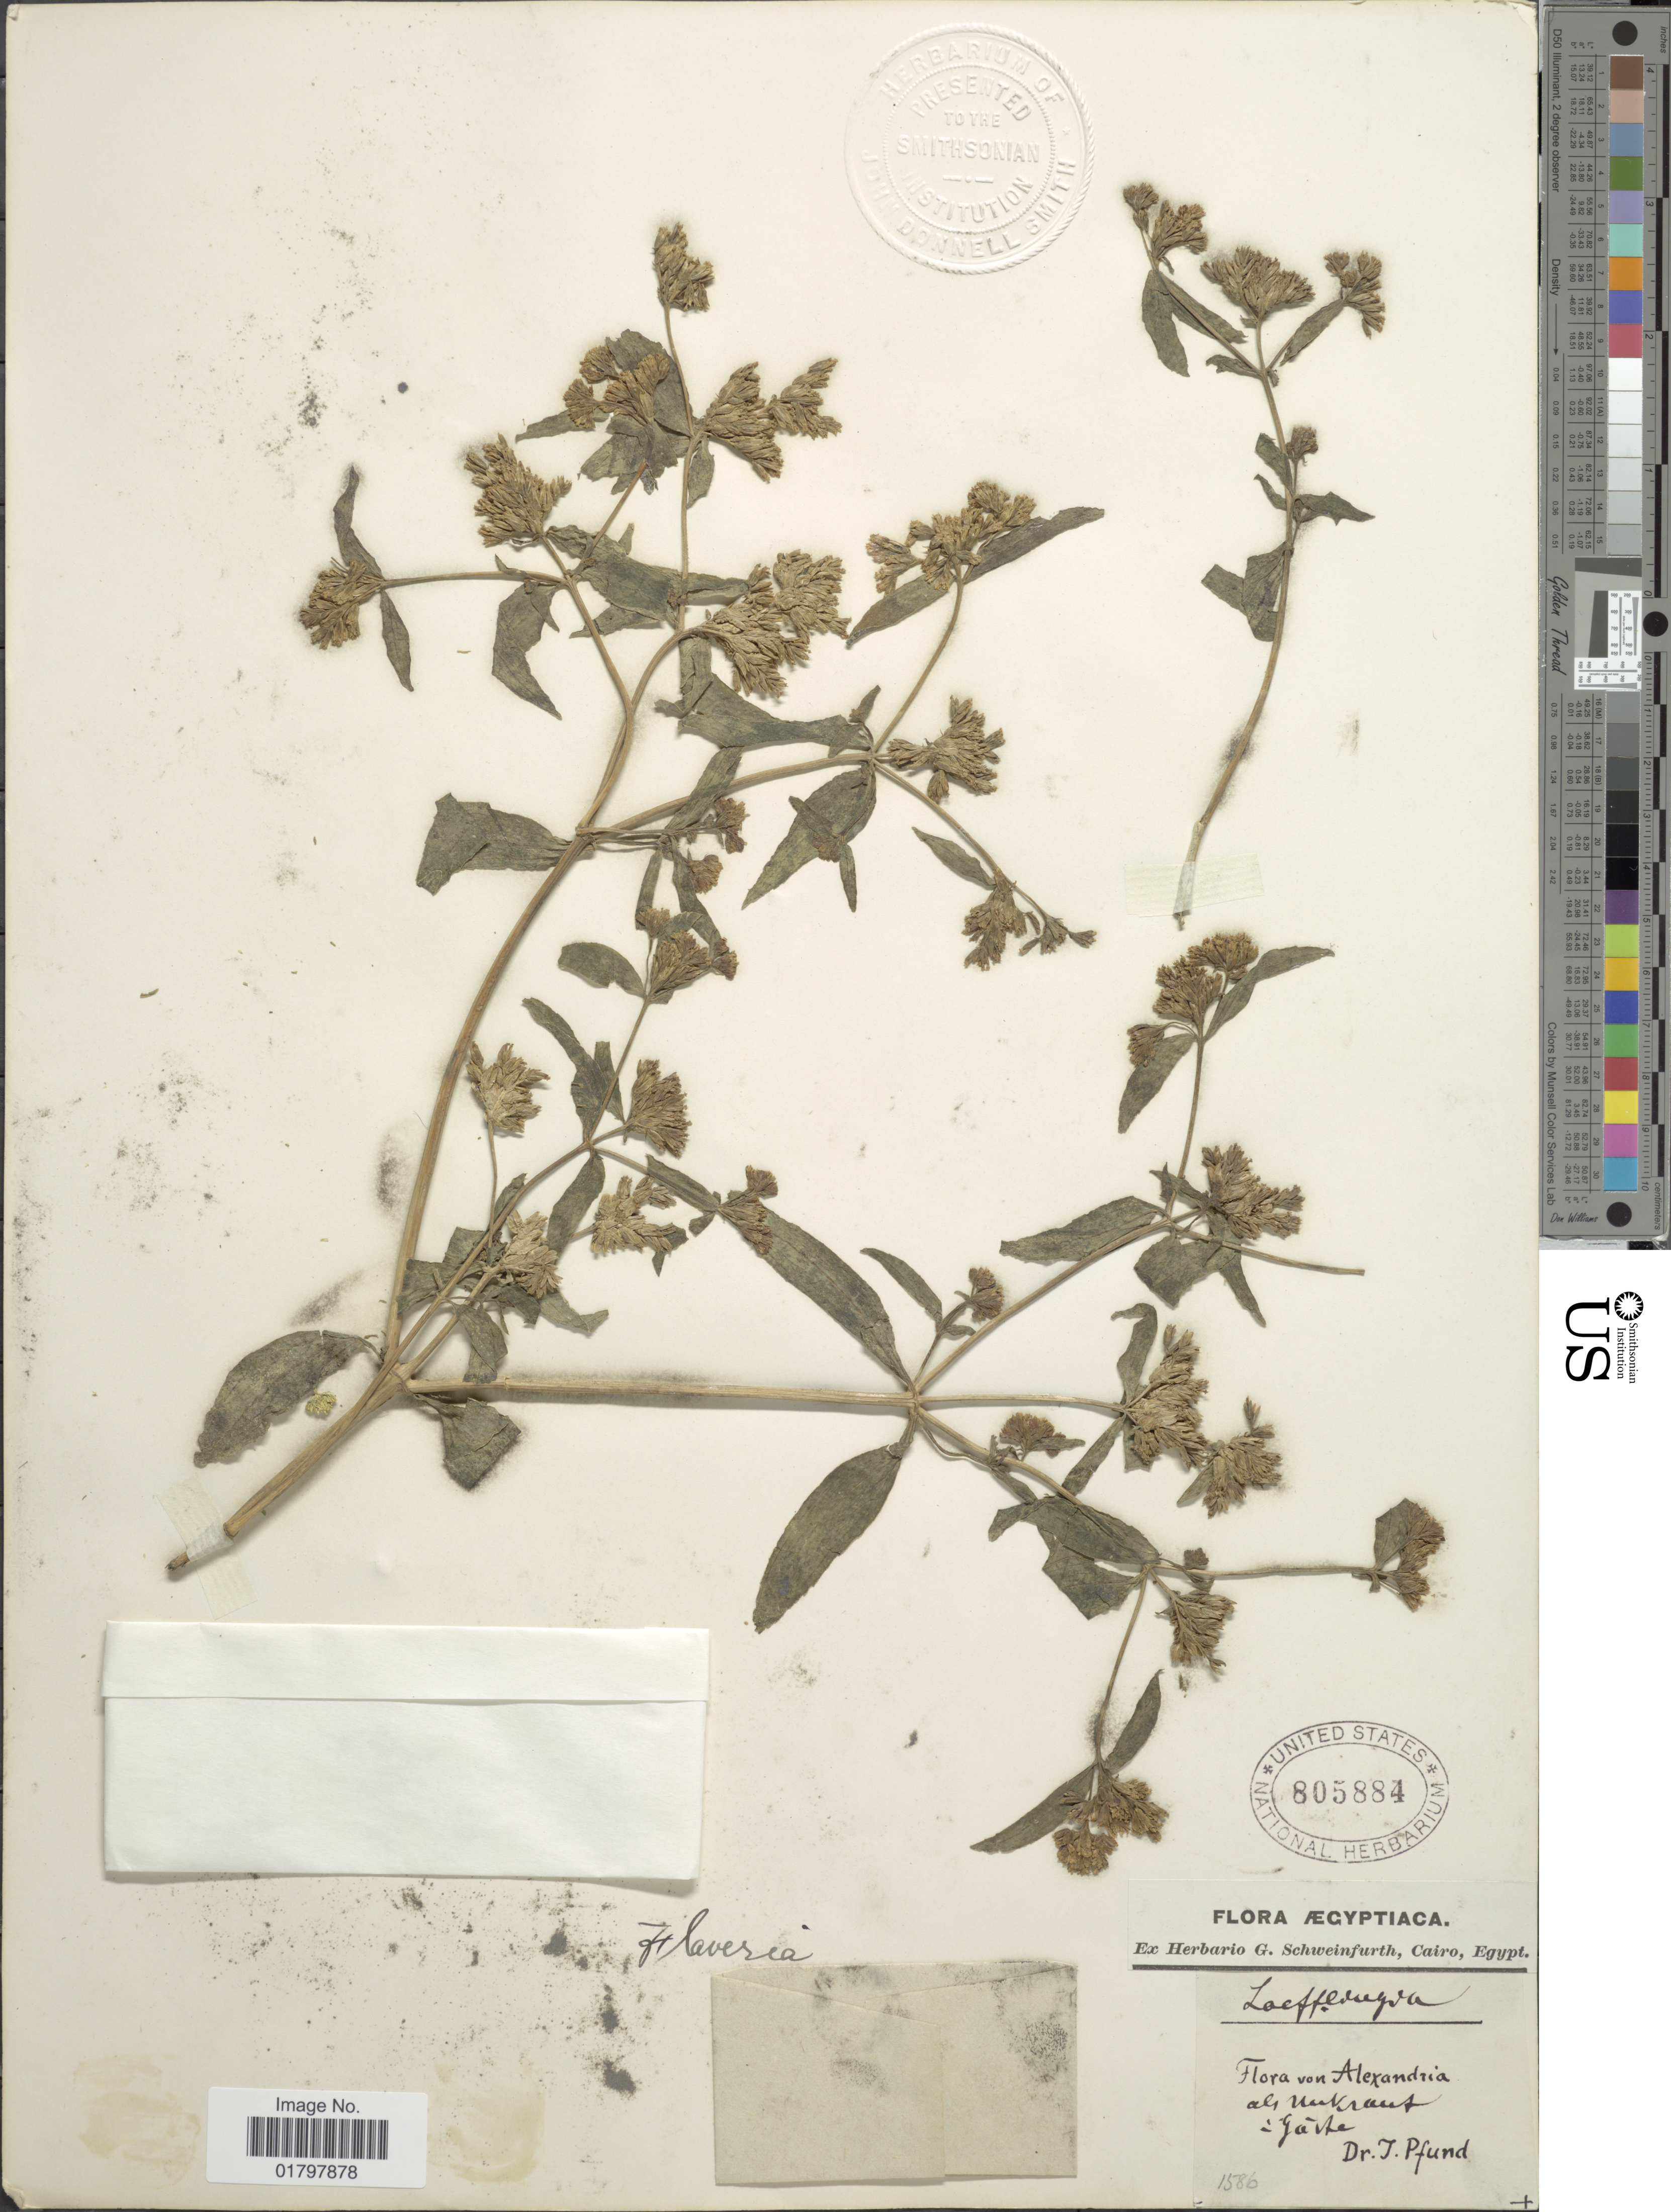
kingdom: Plantae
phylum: Tracheophyta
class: Magnoliopsida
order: Asterales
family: Asteraceae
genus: Flaveria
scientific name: Flaveria bidentis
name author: (L.) Kuntze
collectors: -. Pfund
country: Egypt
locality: Flora von Alexandria als Unkraut i Garte.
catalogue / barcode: US 805884